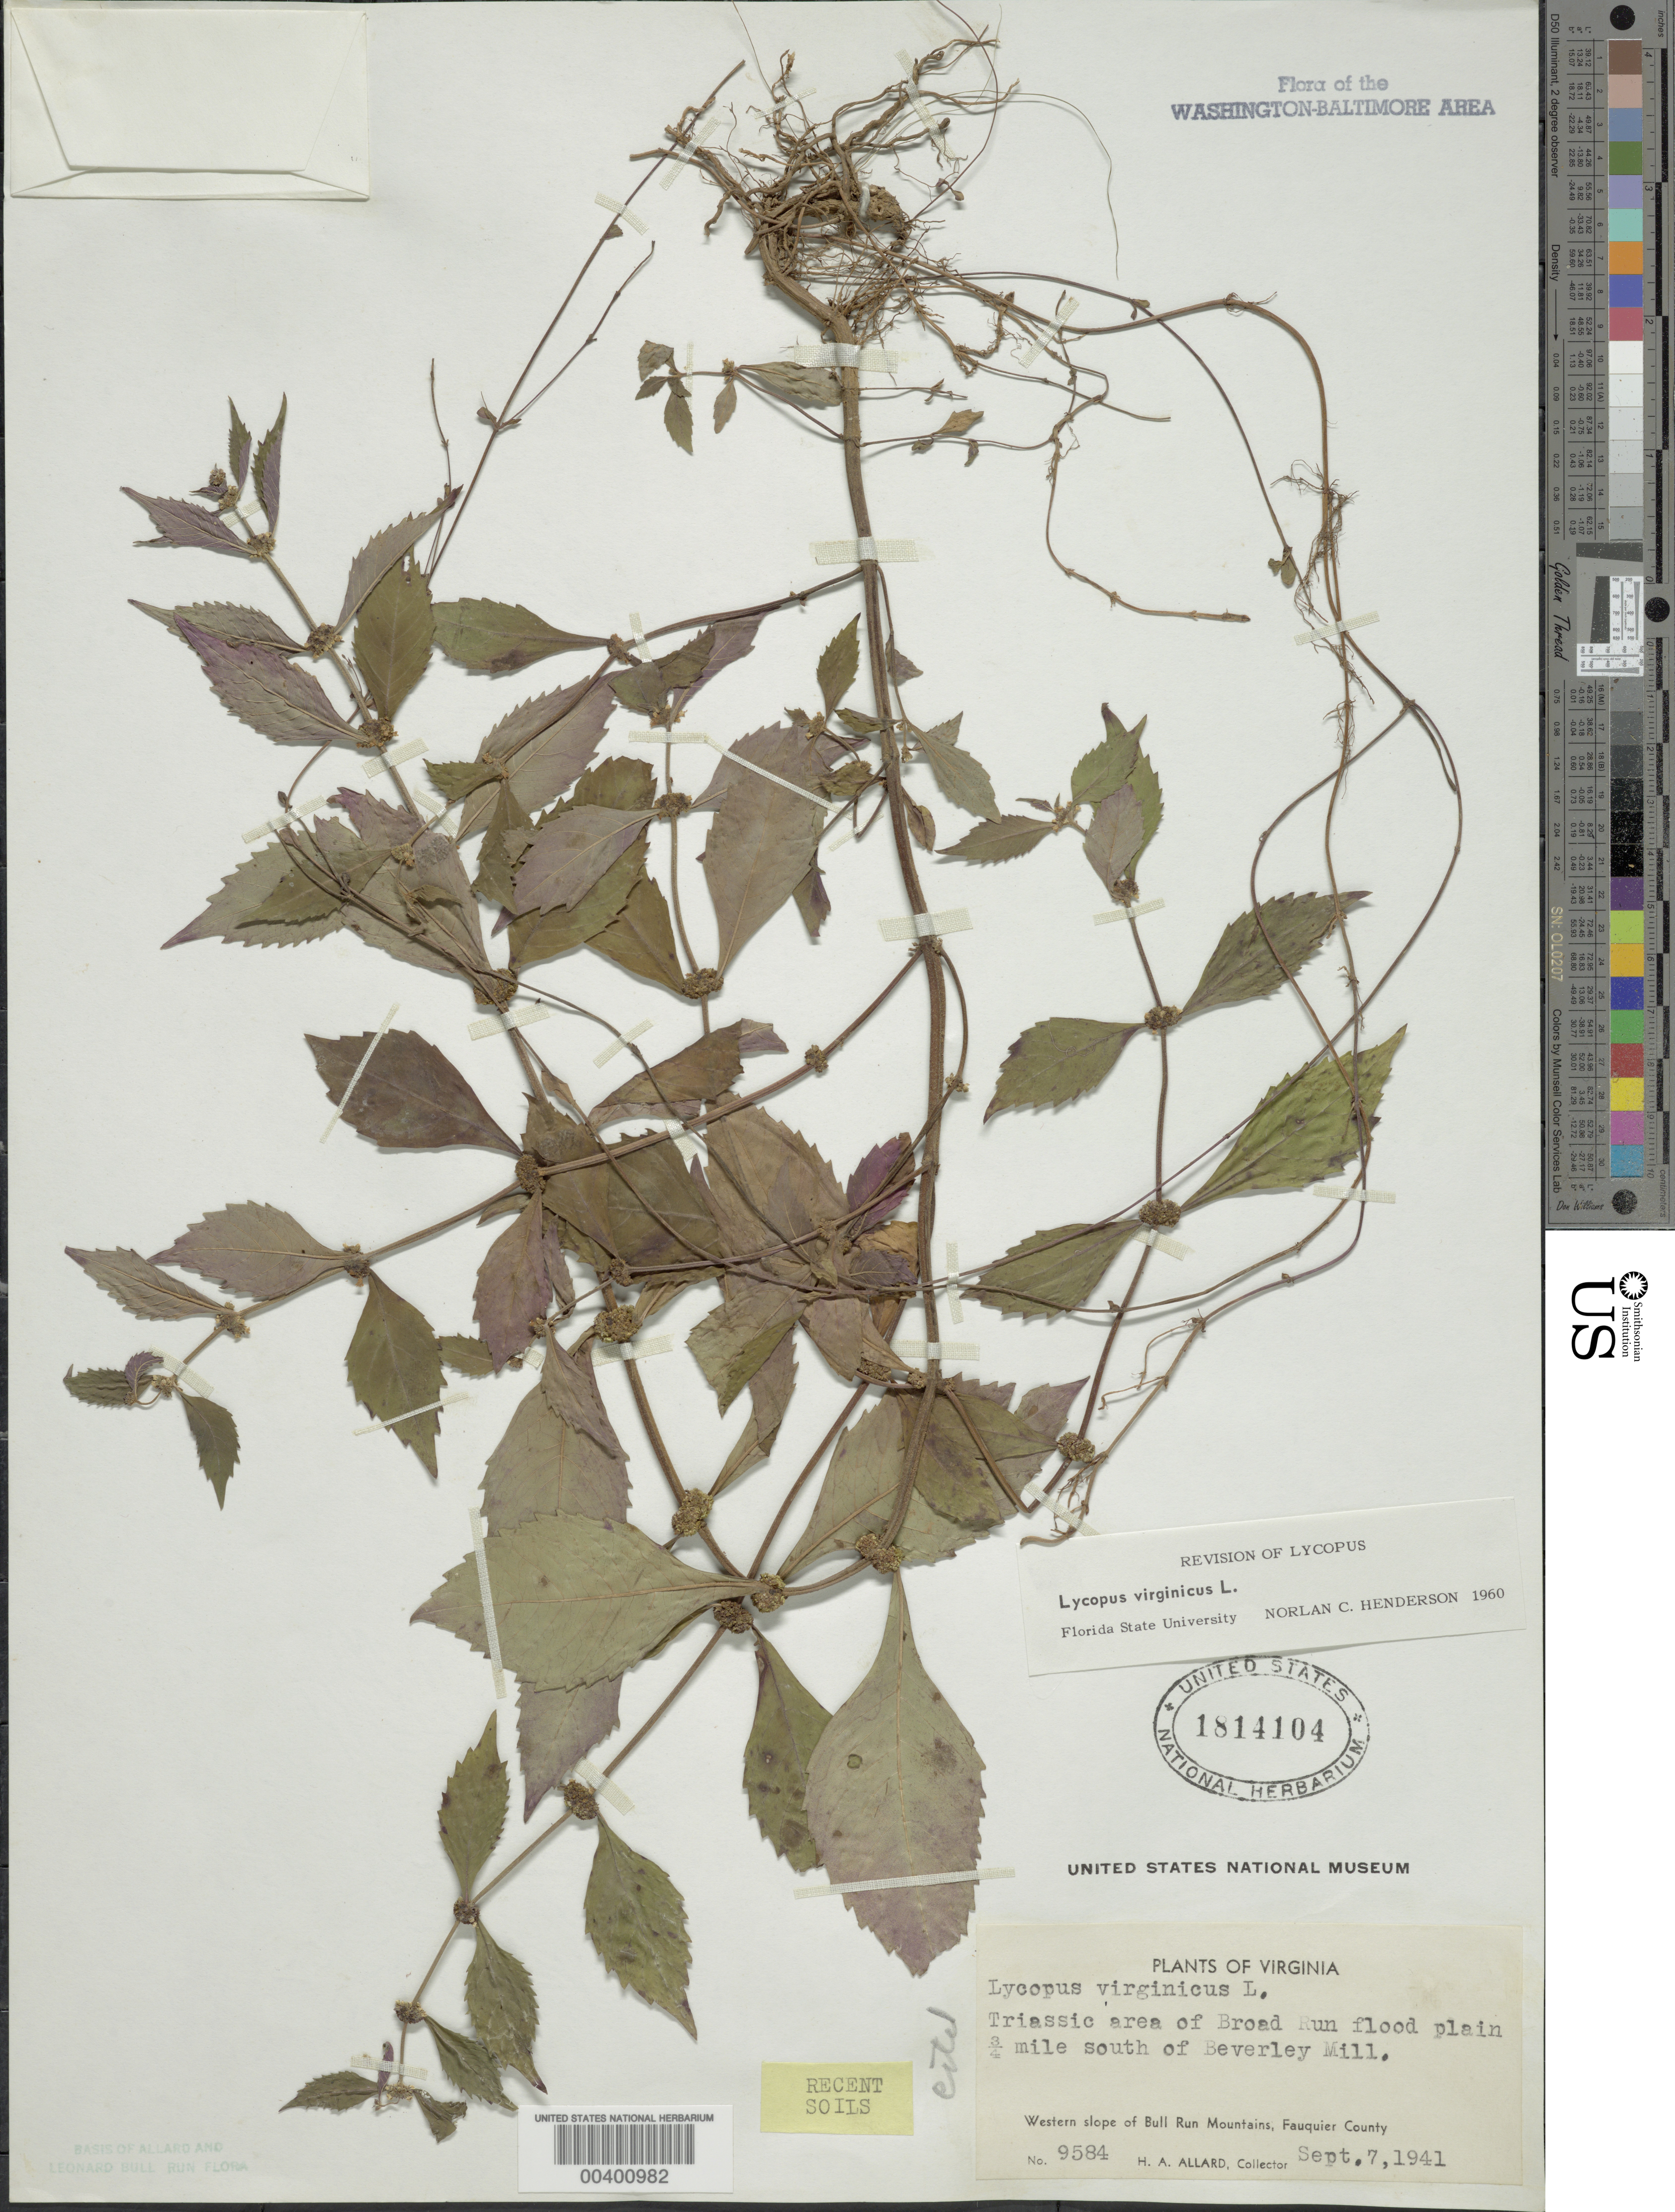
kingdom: Plantae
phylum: Tracheophyta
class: Magnoliopsida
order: Lamiales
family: Lamiaceae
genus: Lycopus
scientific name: Lycopus virginicus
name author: L.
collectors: H. A. Allard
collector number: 9584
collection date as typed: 07 Sep 1941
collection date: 1941-09-07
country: United States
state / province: Virginia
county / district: Fauquier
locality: Broad Run south of Beverley Mill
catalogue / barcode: US 1814104